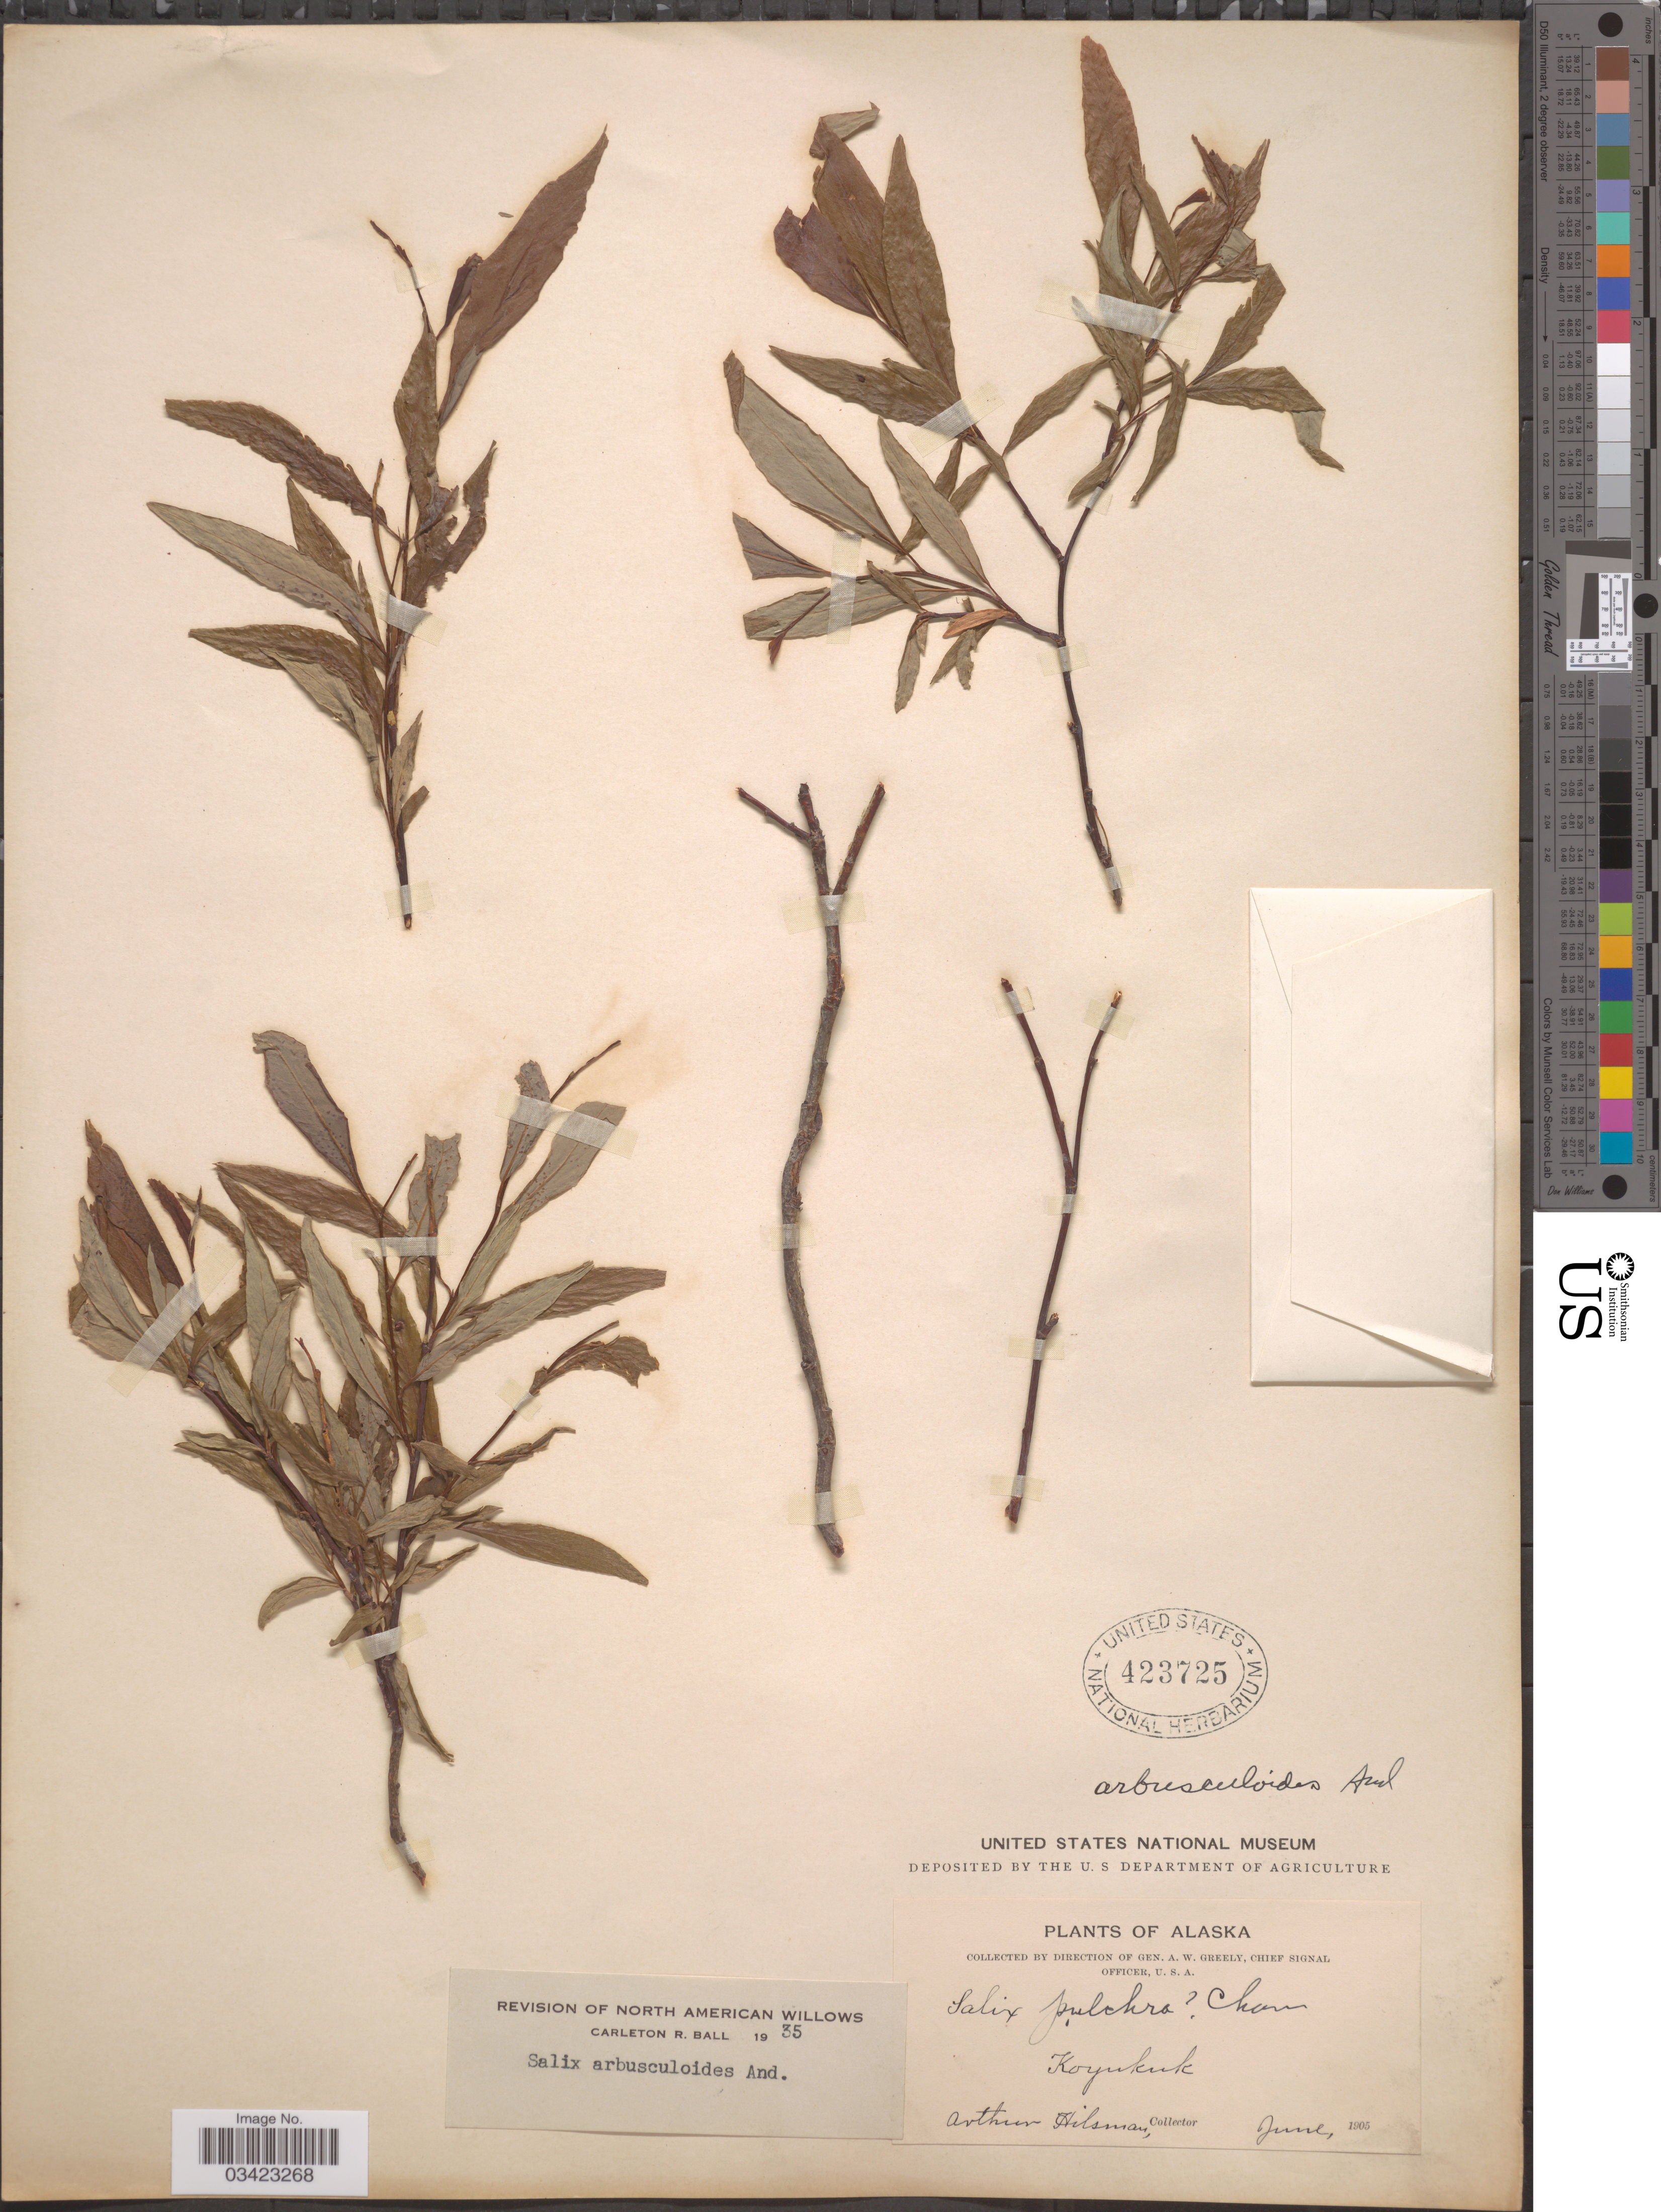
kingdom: Plantae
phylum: Tracheophyta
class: Magnoliopsida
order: Malpighiales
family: Salicaceae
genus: Salix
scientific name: Salix arbusculoides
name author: Andersson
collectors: A. Hilsman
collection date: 1905-06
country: United States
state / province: Alaska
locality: Koyukuk.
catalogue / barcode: US 423725